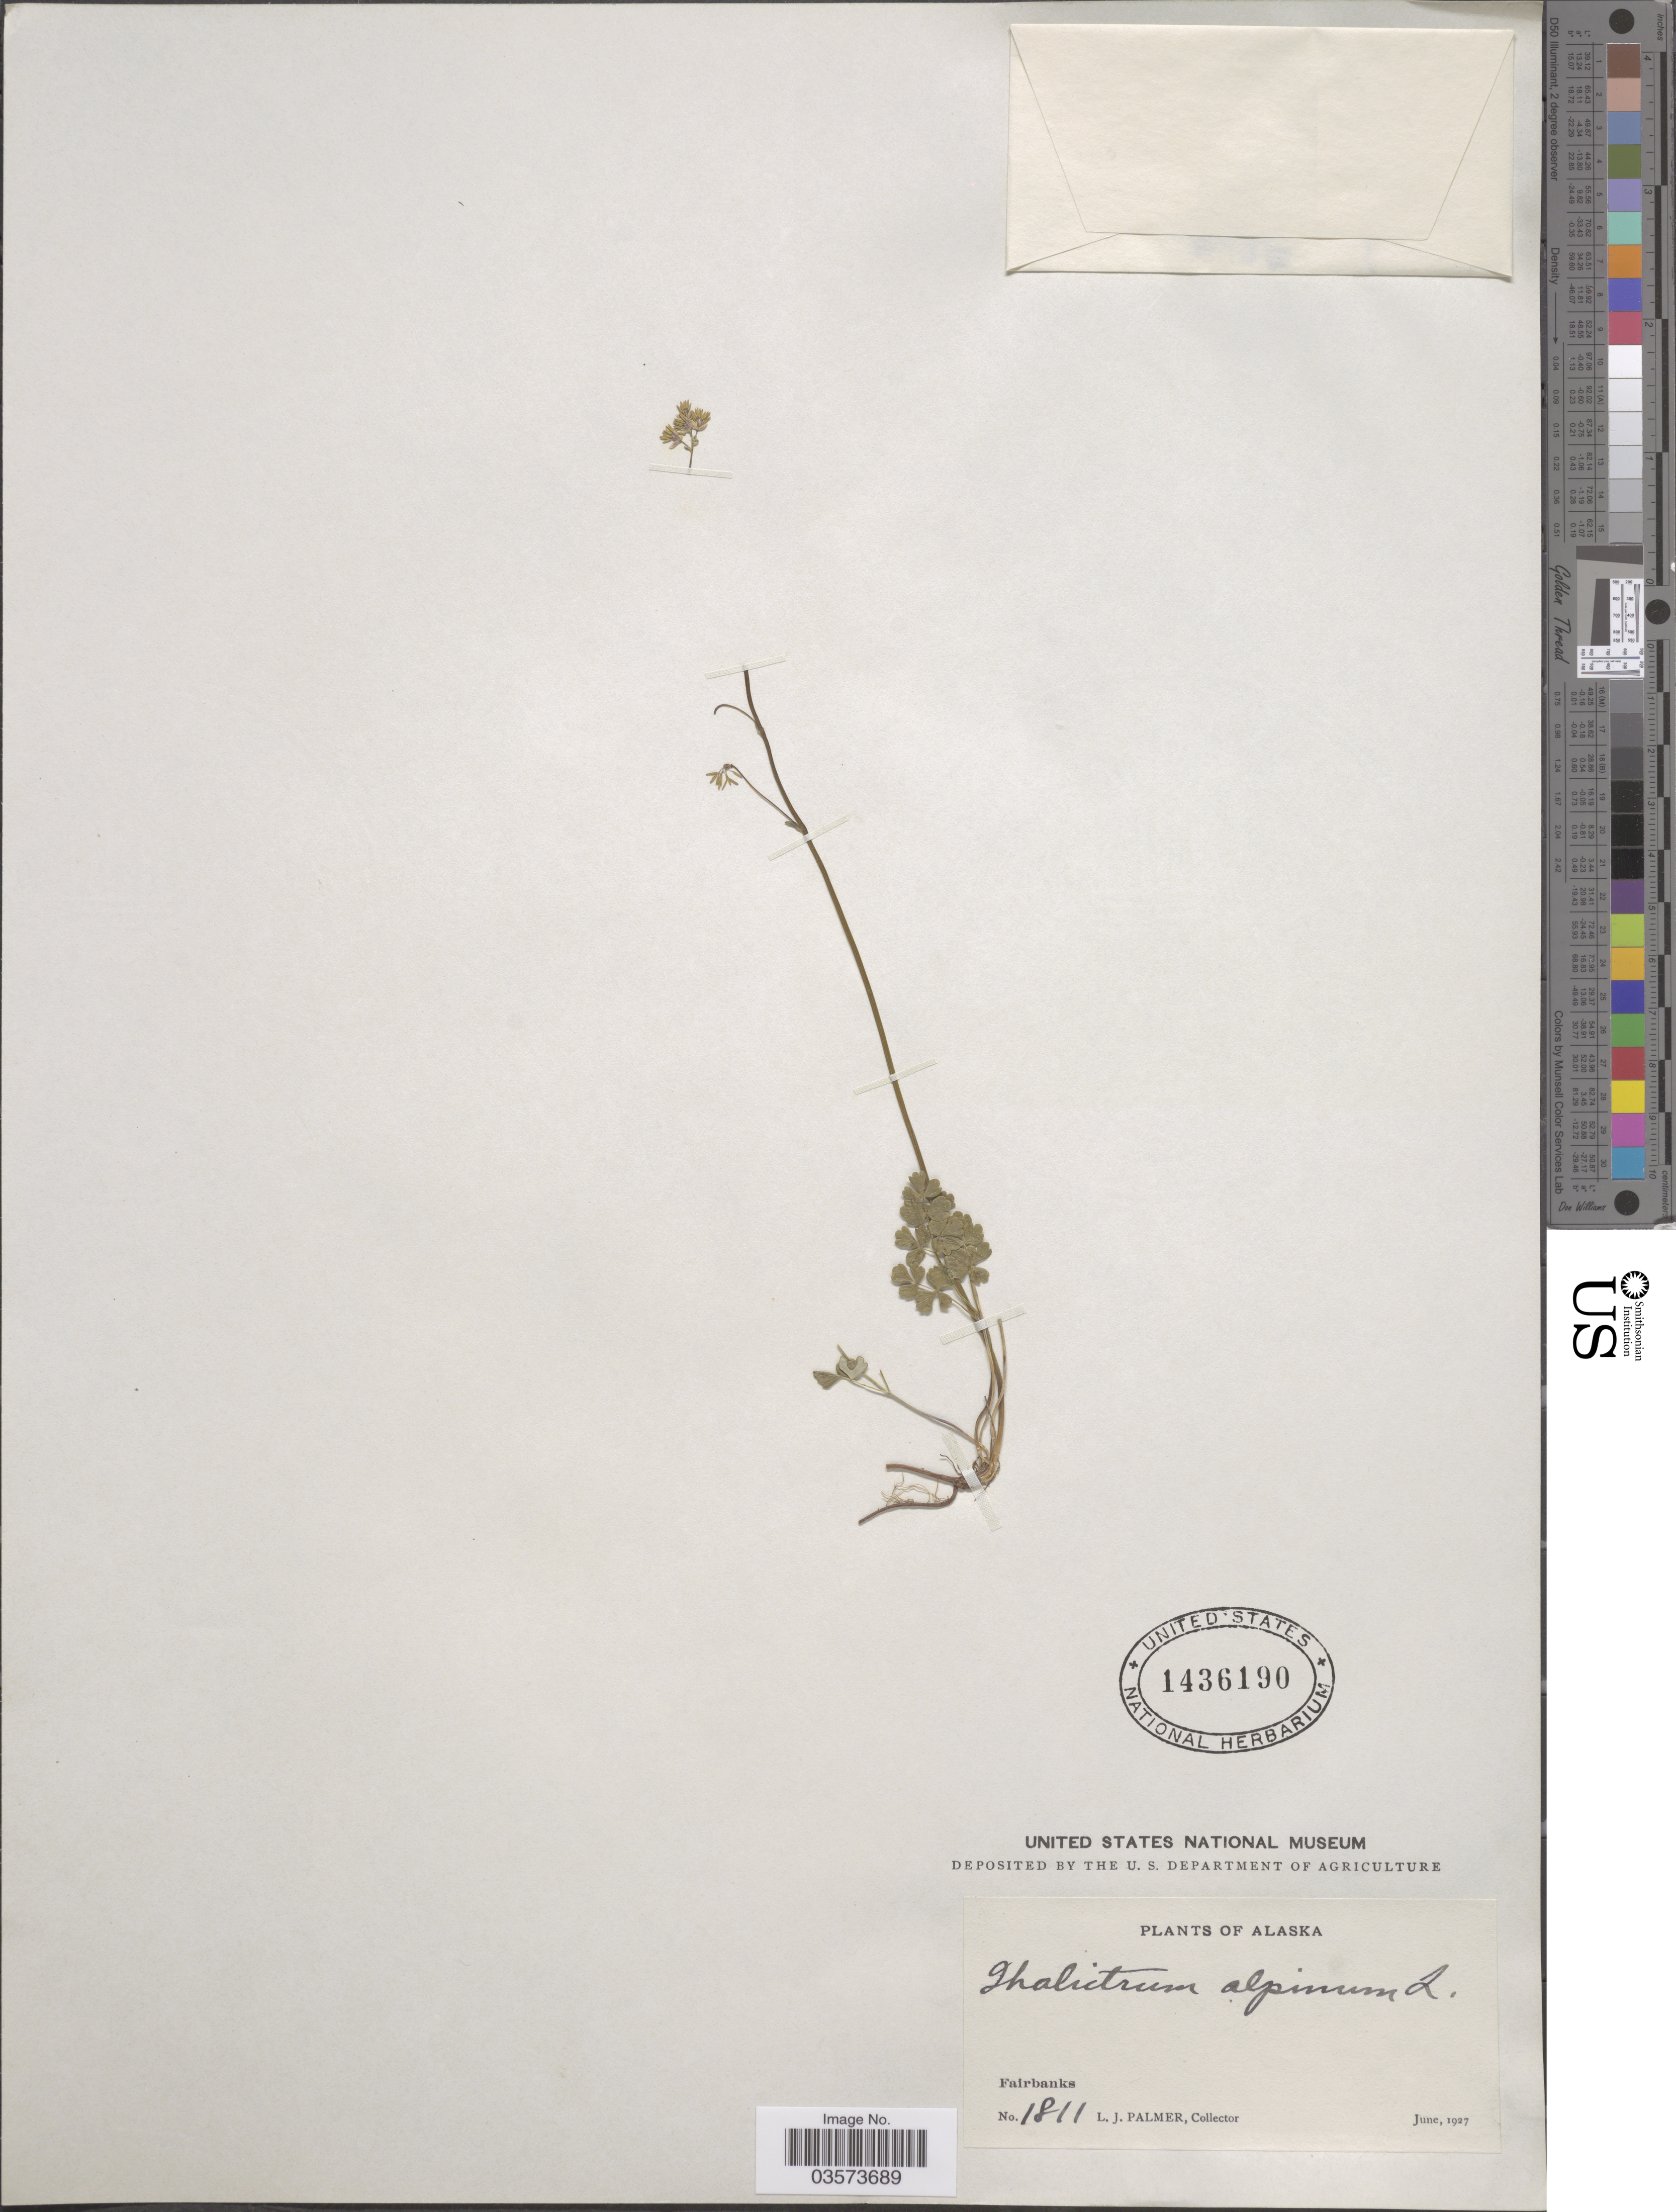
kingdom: Plantae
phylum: Tracheophyta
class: Magnoliopsida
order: Ranunculales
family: Ranunculaceae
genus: Thalictrum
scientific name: Thalictrum alpinum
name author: L.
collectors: L. J. Palmer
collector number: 1811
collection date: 1927-06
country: United States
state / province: Alaska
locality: Fairbanks.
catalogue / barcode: US 1436190